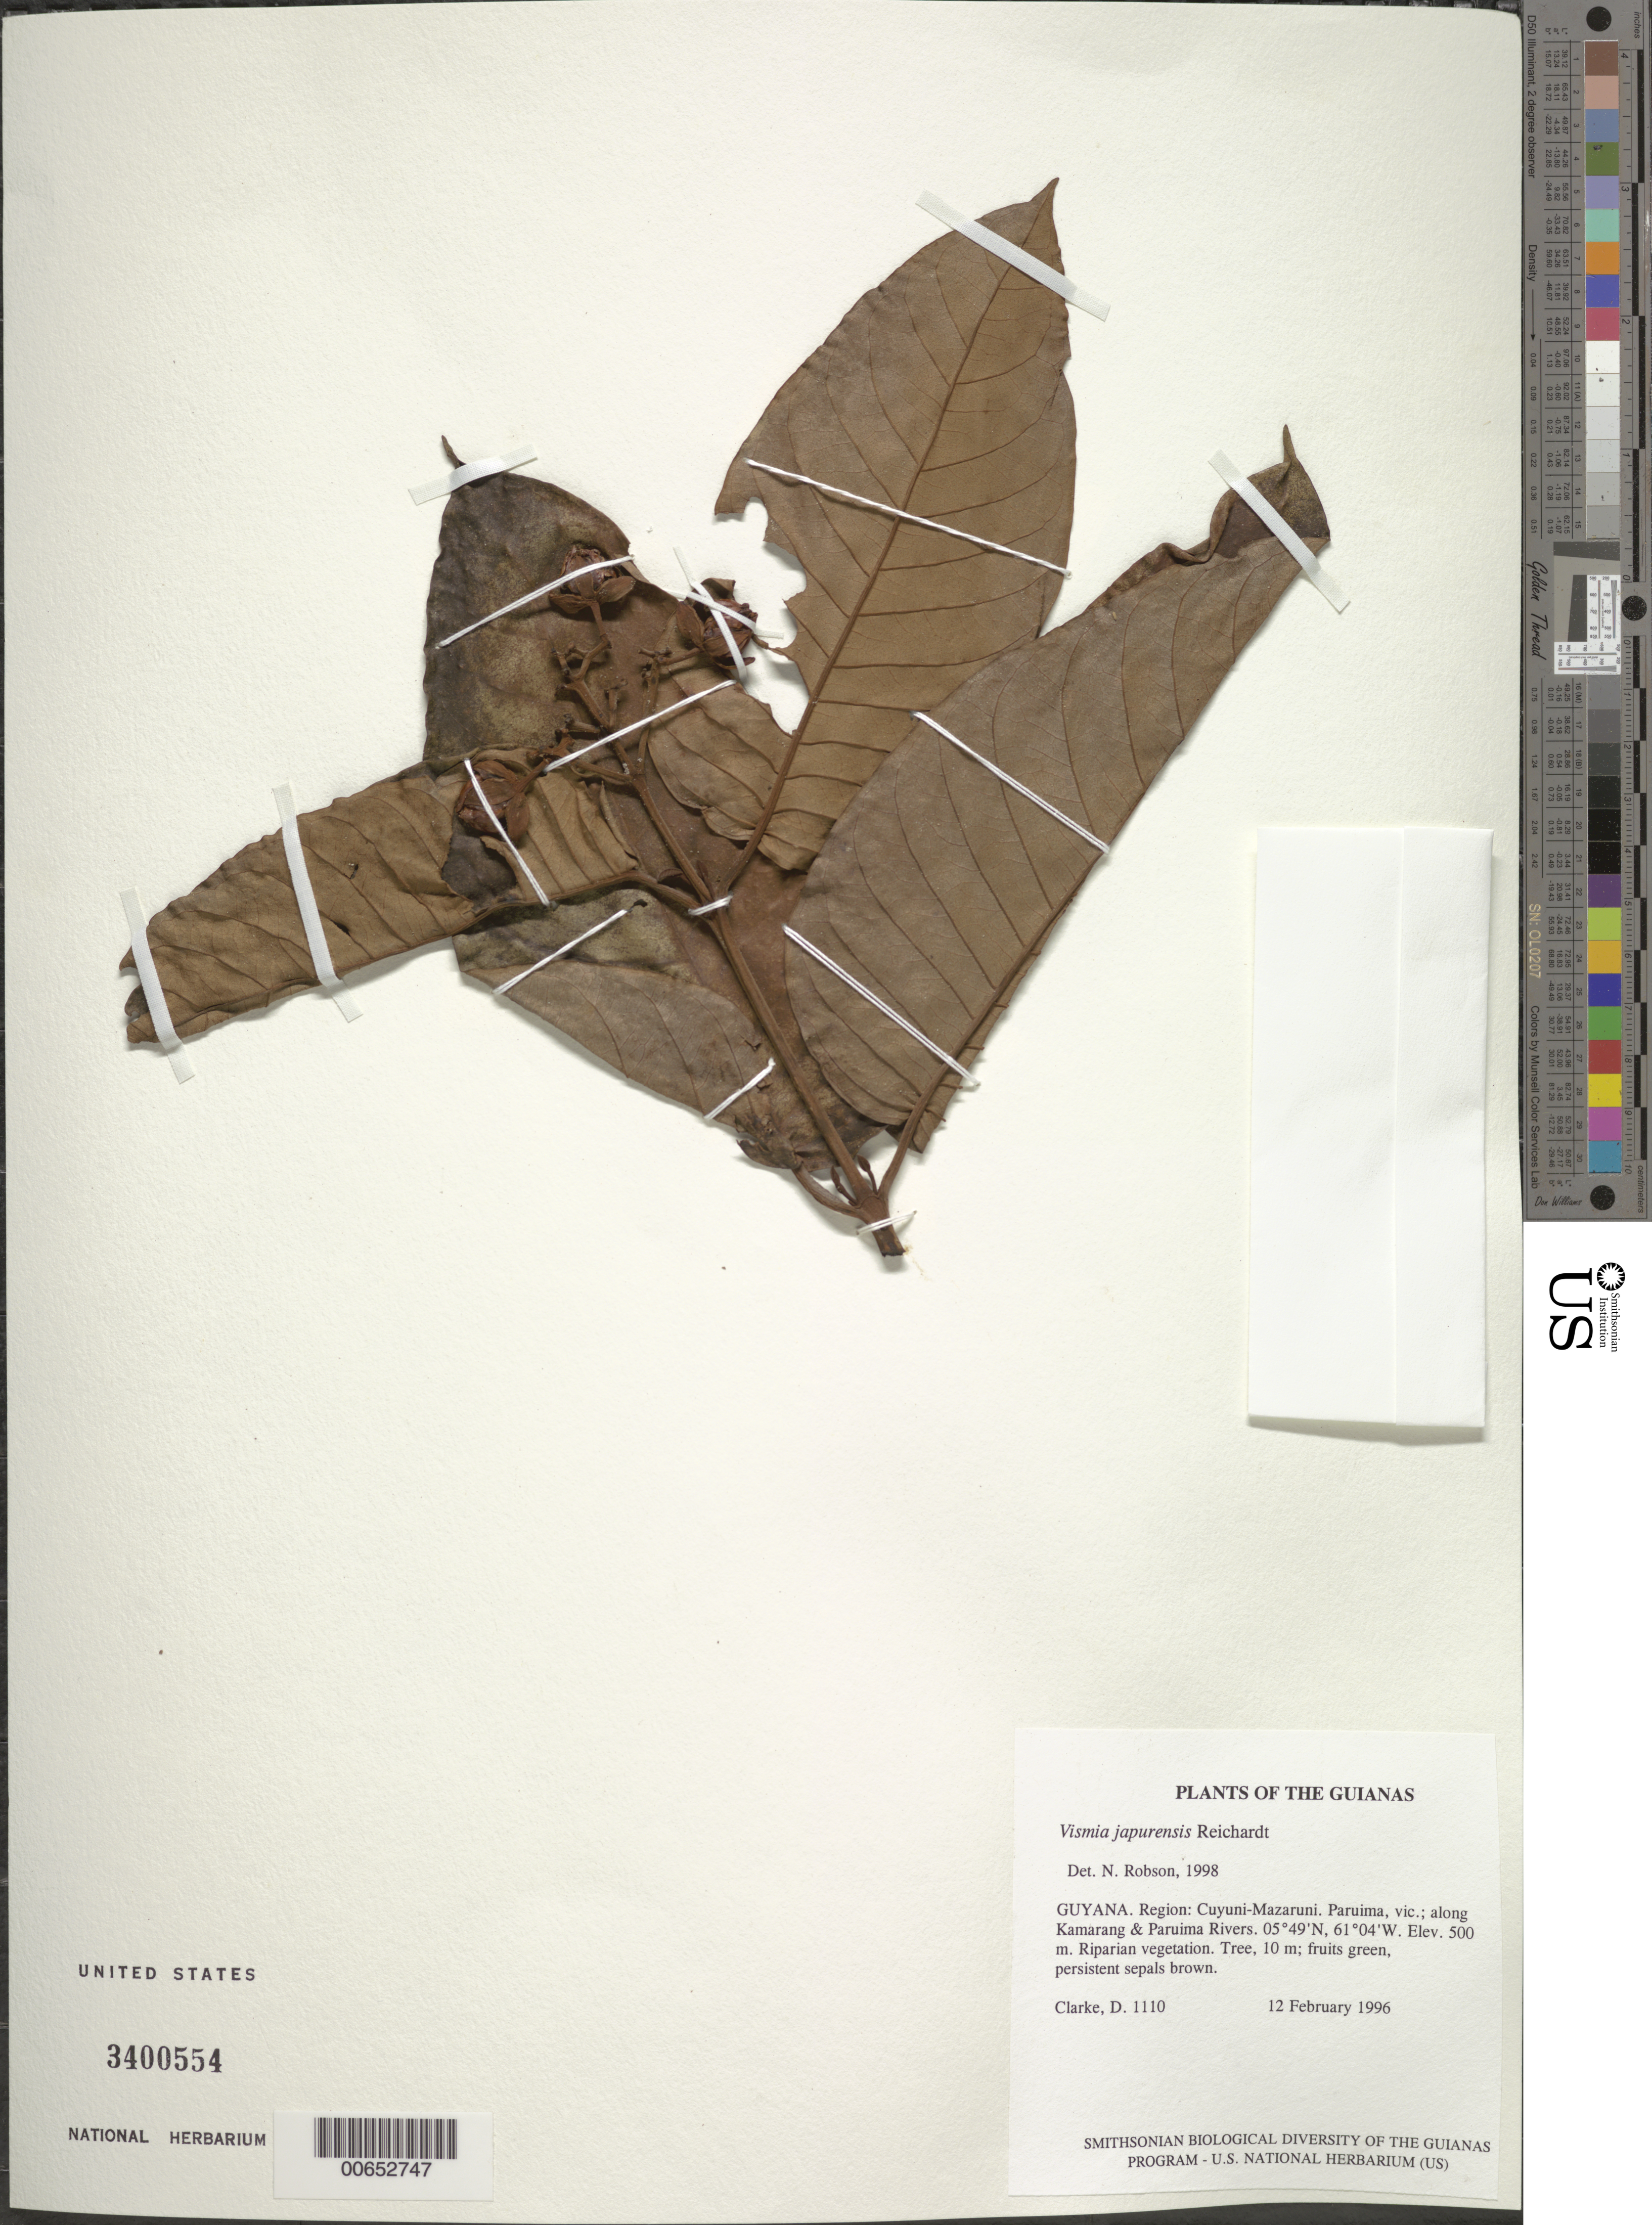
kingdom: Plantae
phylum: Tracheophyta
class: Magnoliopsida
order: Malpighiales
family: Hypericaceae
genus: Vismia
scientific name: Vismia japurensis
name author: Reichardt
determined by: Robson, Norman K. B.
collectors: H. D. Clarke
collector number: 1110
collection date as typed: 12 February 1996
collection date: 1996-02-12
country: Guyana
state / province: Cuyuni-Mazaruni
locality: Paruima, vic.; along Kamarang & Paruima Rivers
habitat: Riparian vegetation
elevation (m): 500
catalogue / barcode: US 3400554